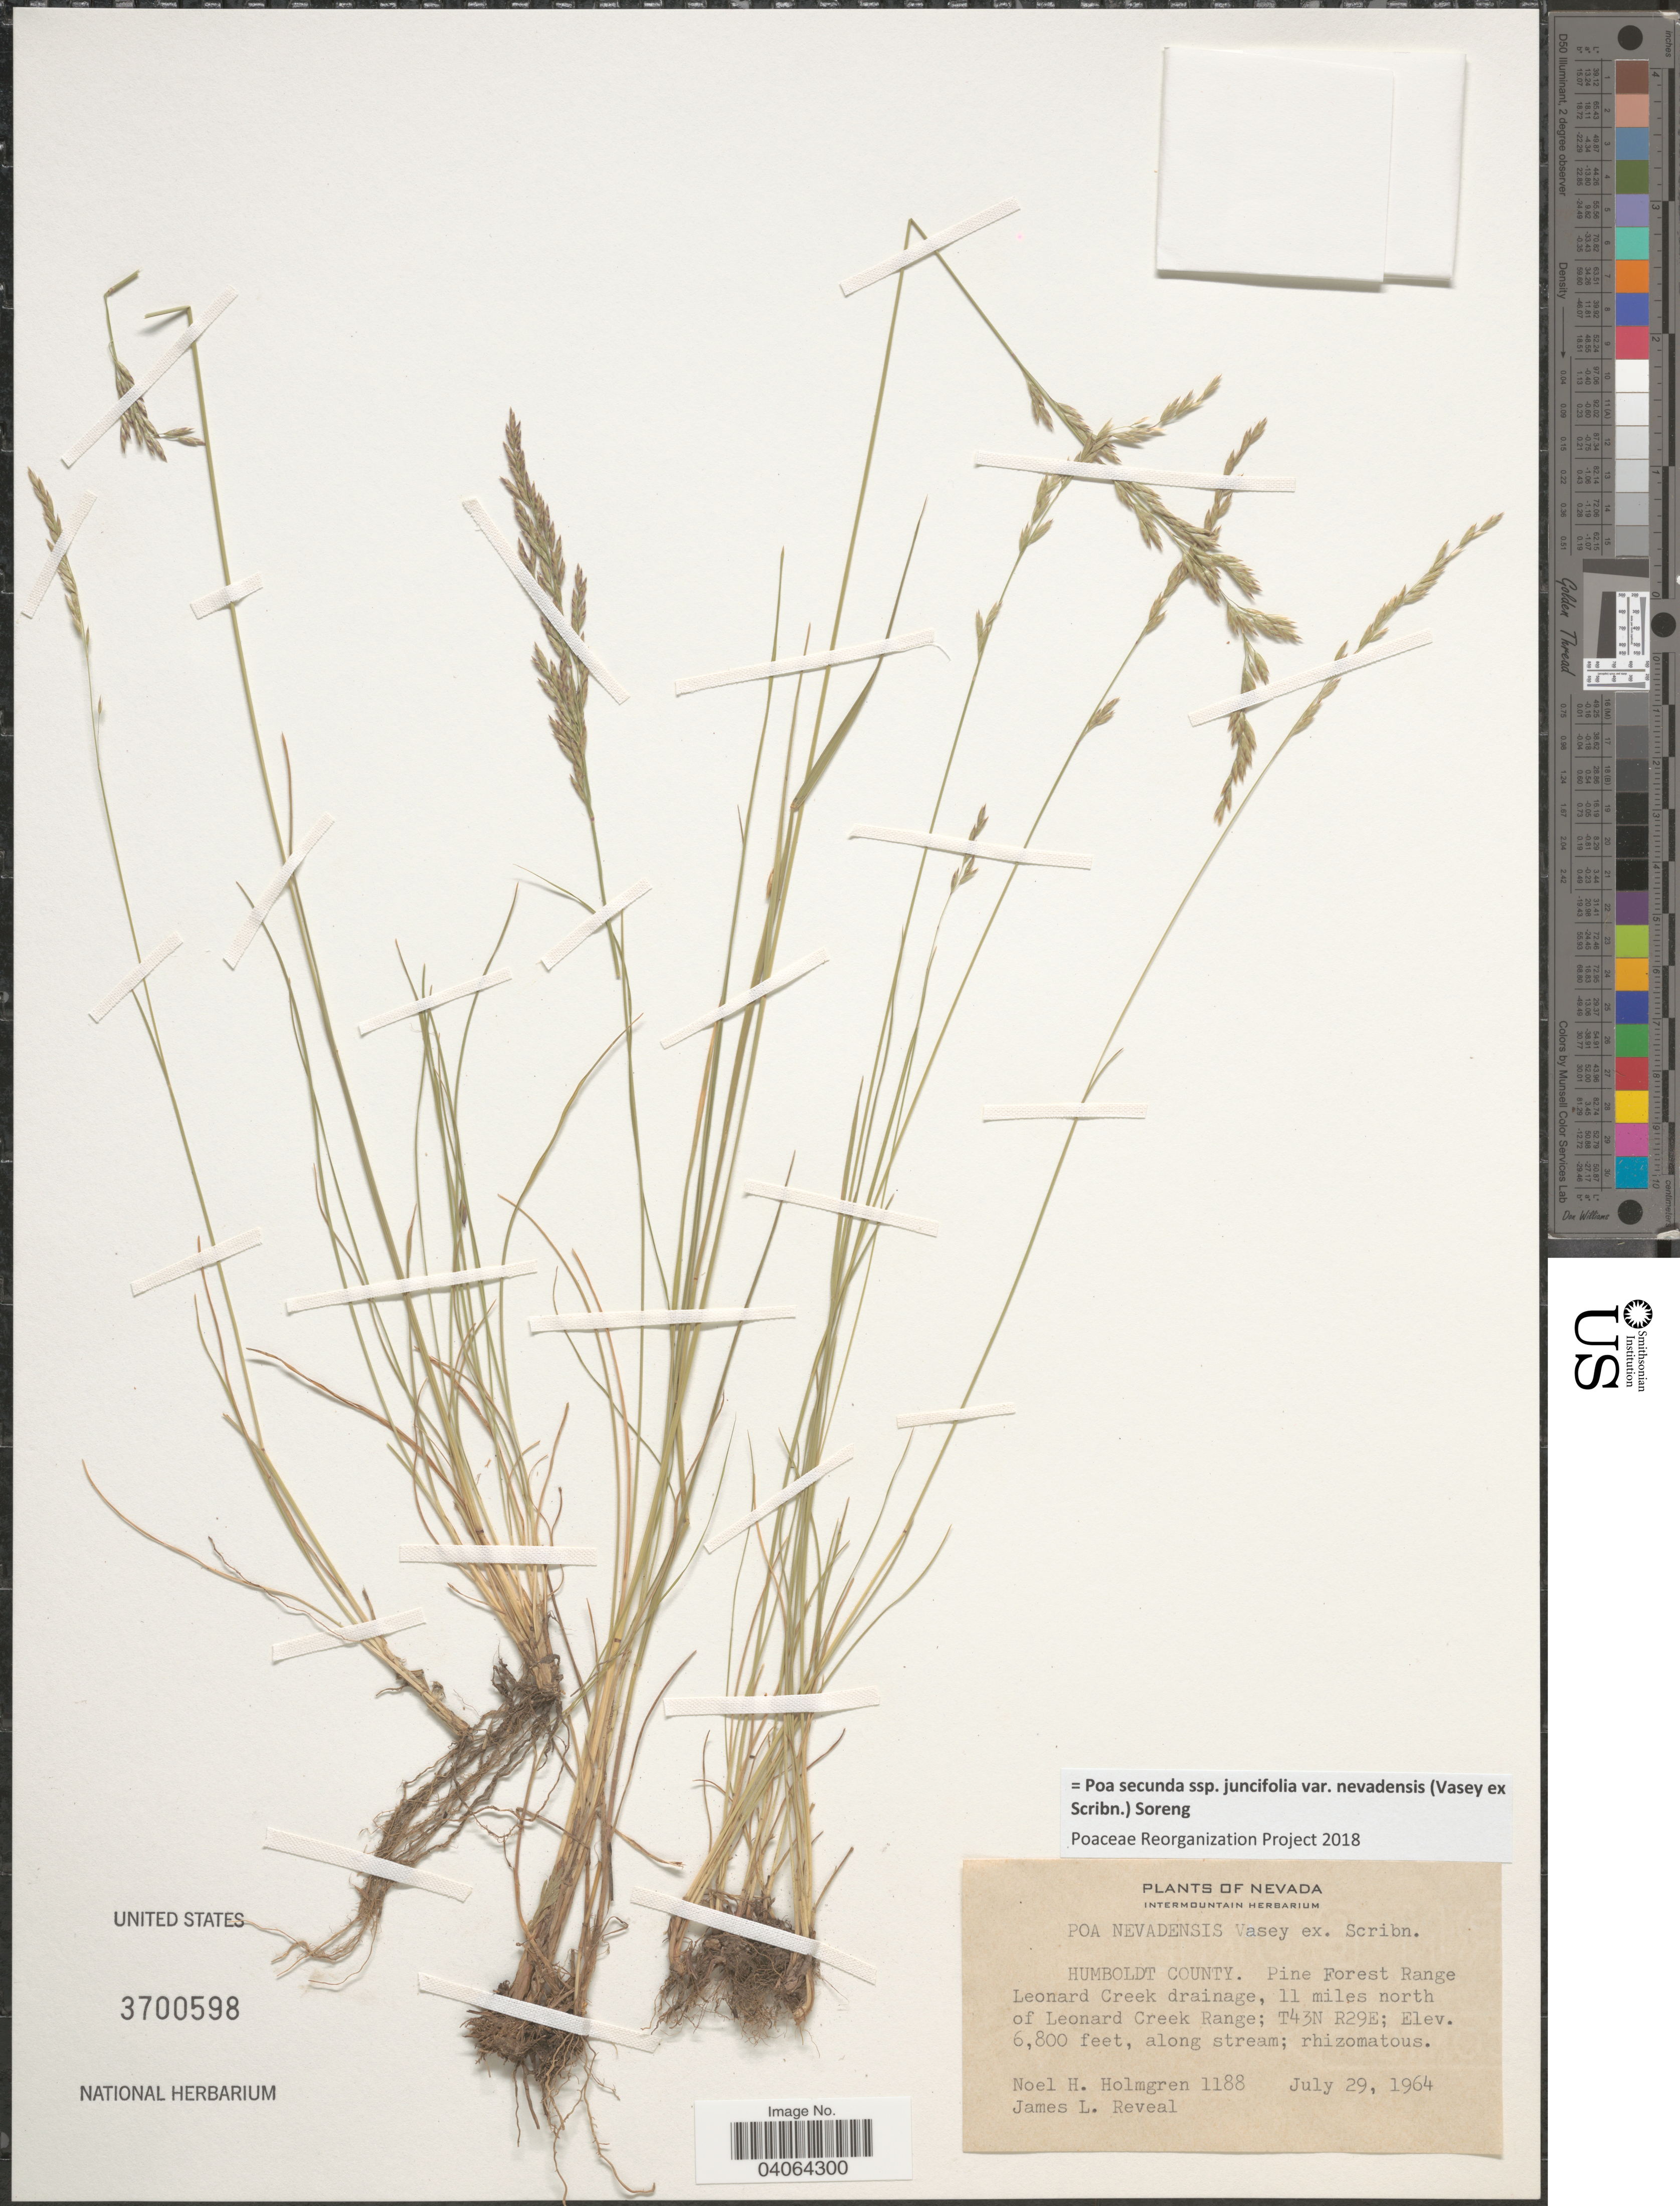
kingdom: Plantae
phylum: Tracheophyta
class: Liliopsida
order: Poales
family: Poaceae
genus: Poa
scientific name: Poa secunda subsp. juncifolia var. nevadensis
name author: (Vasey ex Scribn.) Soreng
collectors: N. H. Holmgren & J. L. Reveal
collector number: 1188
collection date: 1964-07-29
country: United States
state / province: Nevada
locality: Humboldt County. Pine Forest Range. Leonard Creek drainage, 11 miles north of Leonard Creek Range; T43N R29E.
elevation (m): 2073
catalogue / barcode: US 3700598